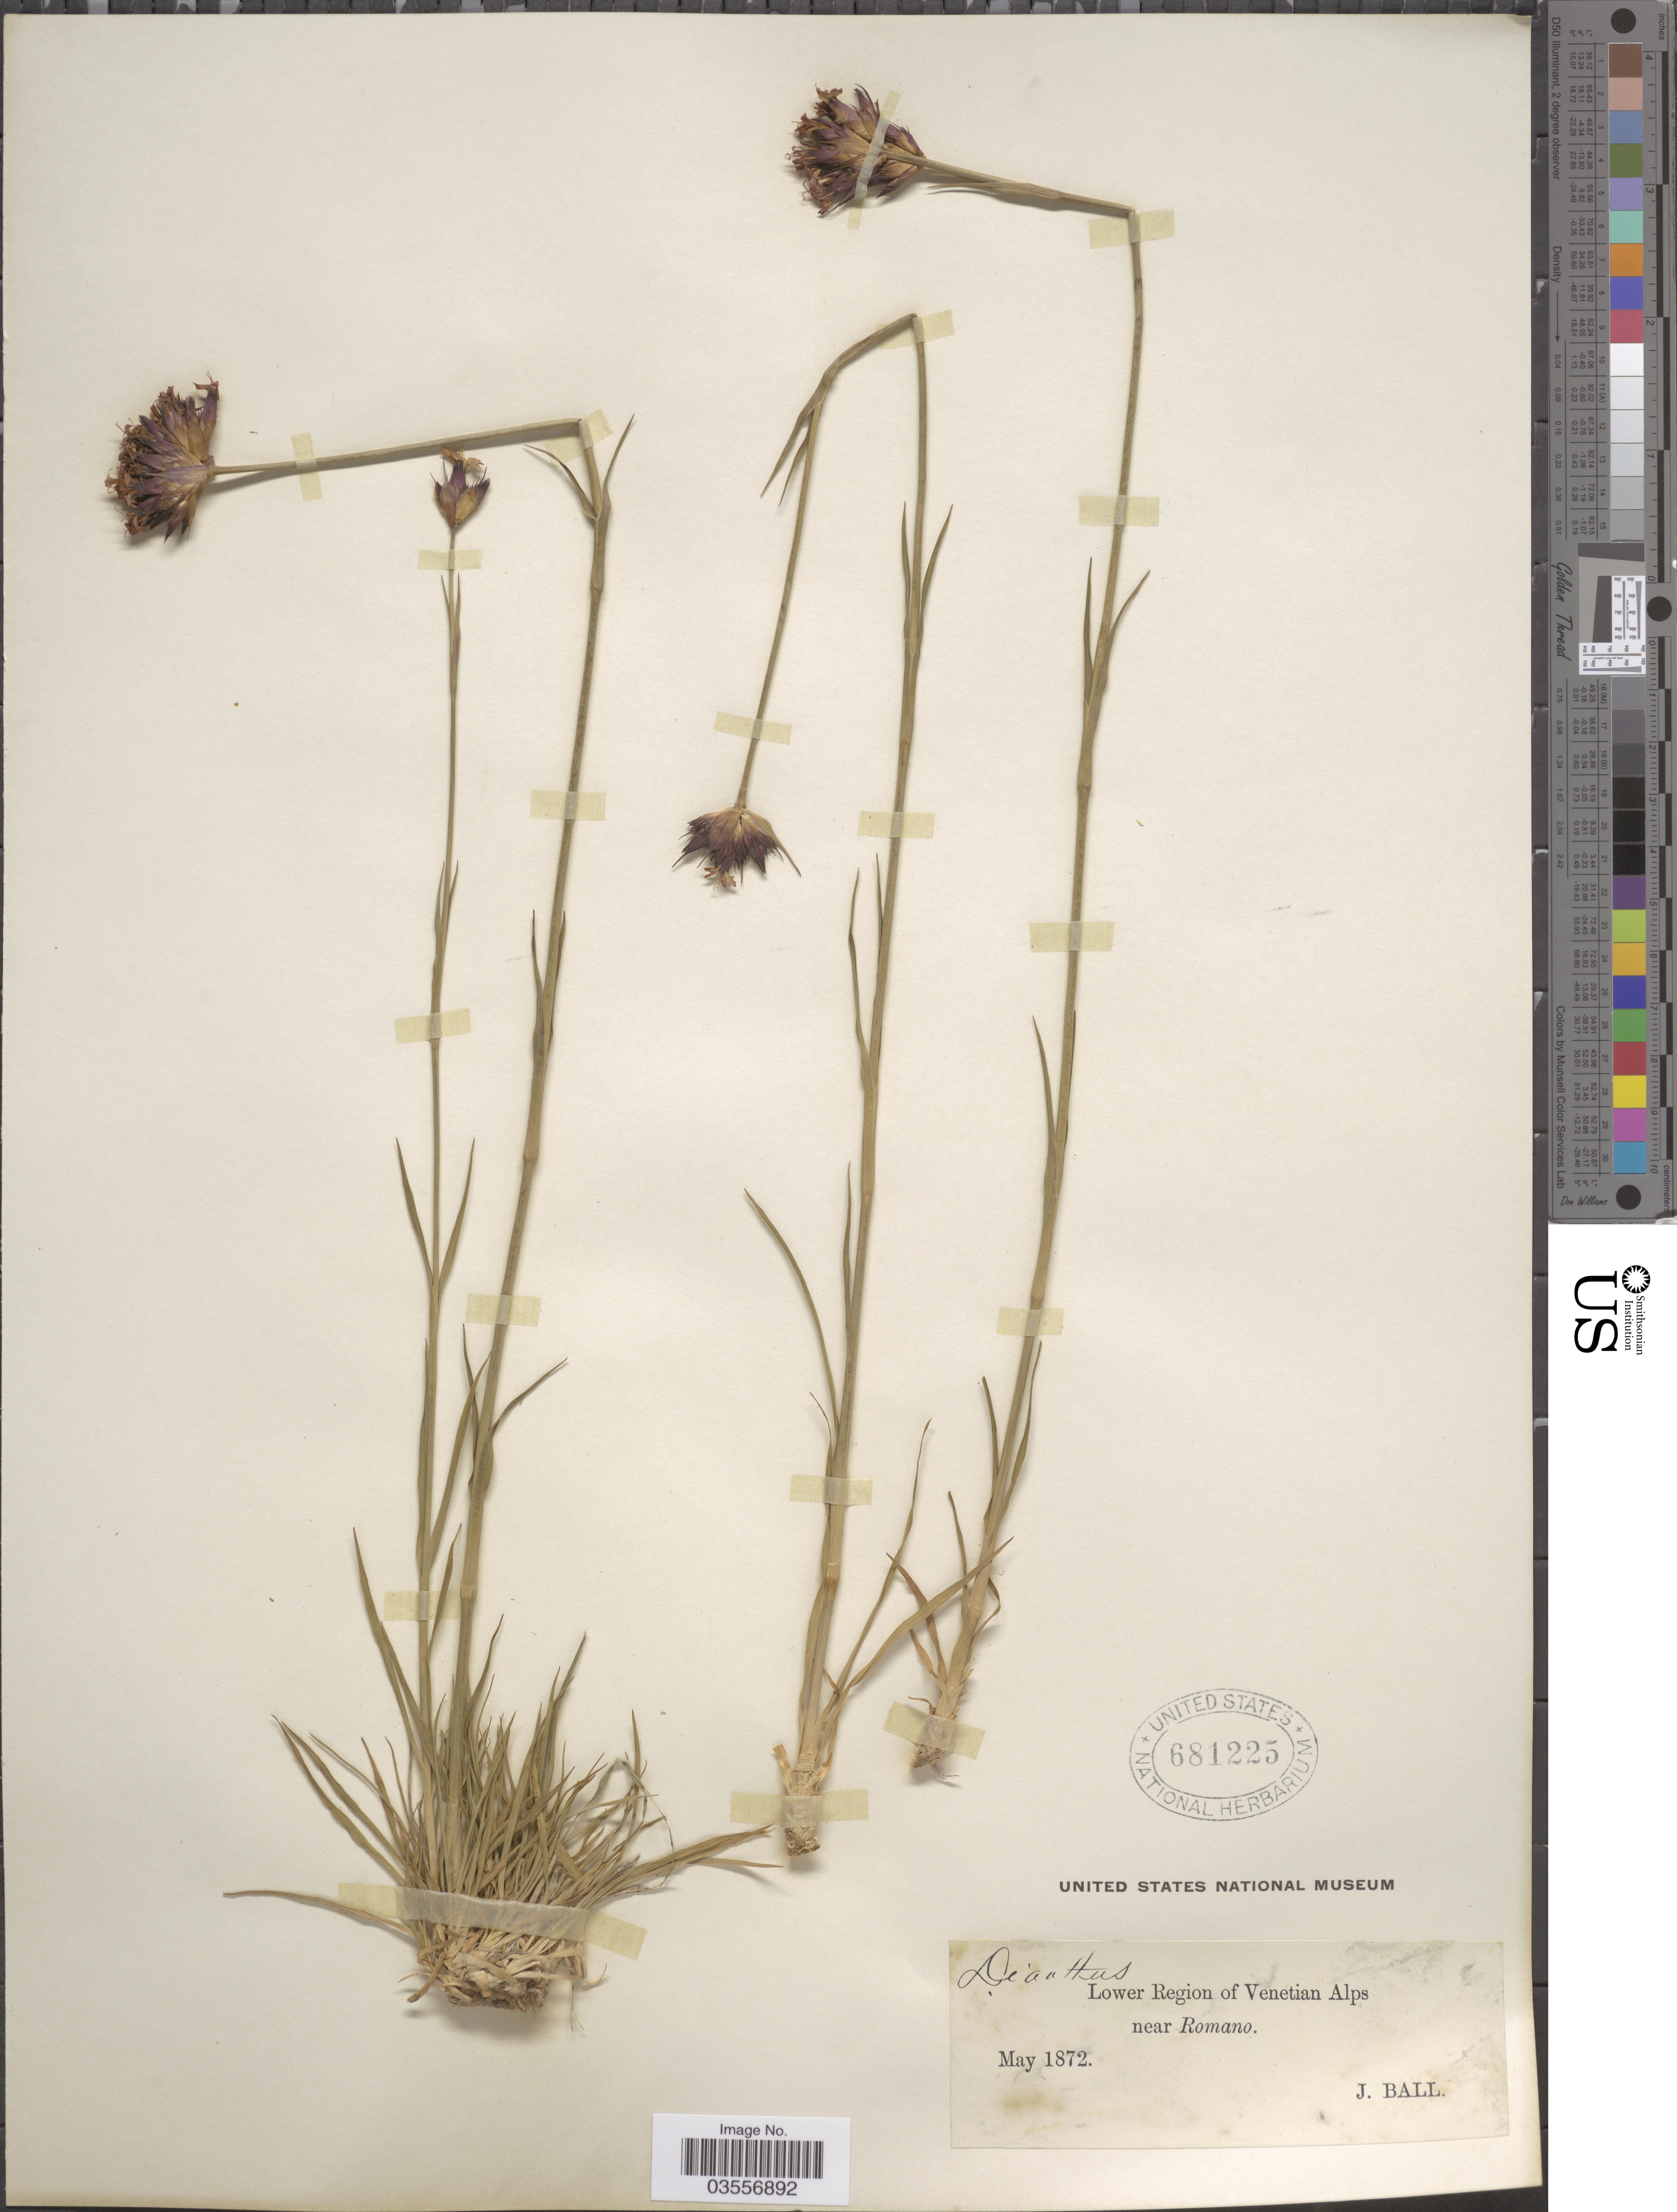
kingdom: Plantae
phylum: Tracheophyta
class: Magnoliopsida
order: Caryophyllales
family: Caryophyllaceae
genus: Dianthus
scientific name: Dianthus sp.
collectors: J. Ball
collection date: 1872-05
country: Italy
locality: Lower Region of Venetian Alps near Romano.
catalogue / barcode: US 681225